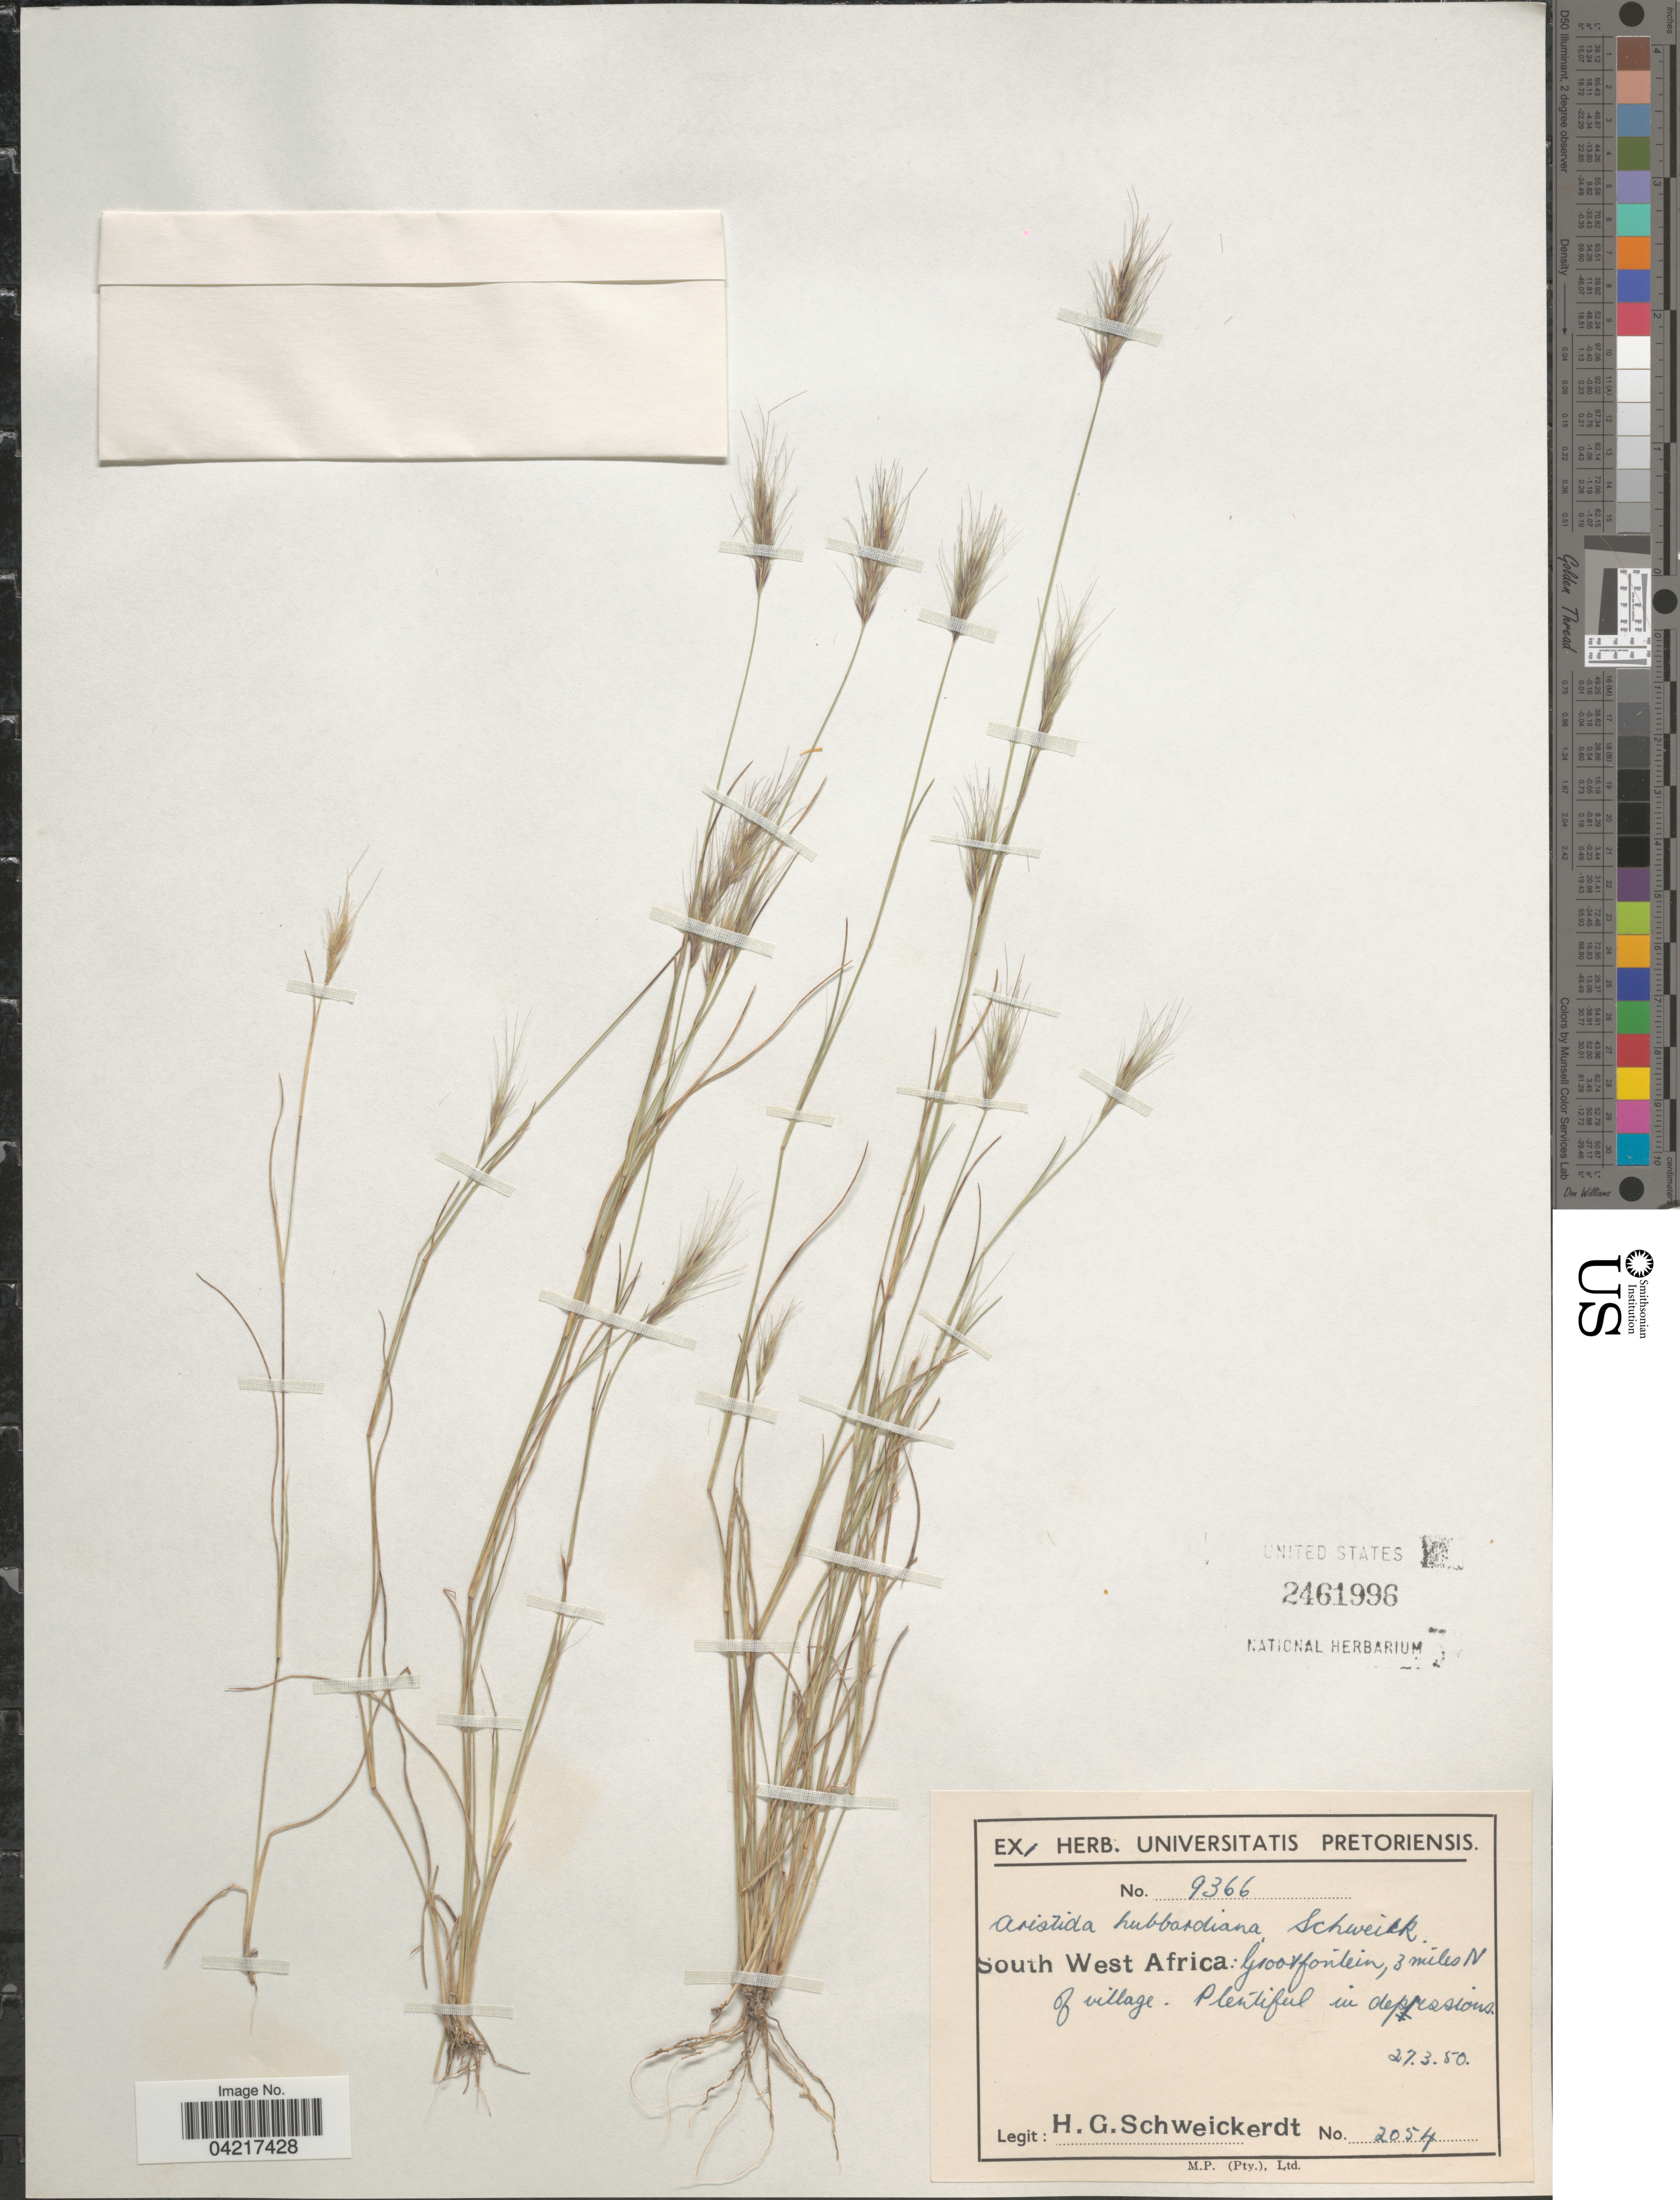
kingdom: Plantae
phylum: Tracheophyta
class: Liliopsida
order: Poales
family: Poaceae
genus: Aristida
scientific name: Aristida hubbardiana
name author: Schweick.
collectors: H. Schweickerdt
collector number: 2054/9366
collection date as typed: Transcribed d/m/y: 27/3/50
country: Namibia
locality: South West Africa. Grootfontein, 3 miles N of village.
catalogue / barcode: US 2461996